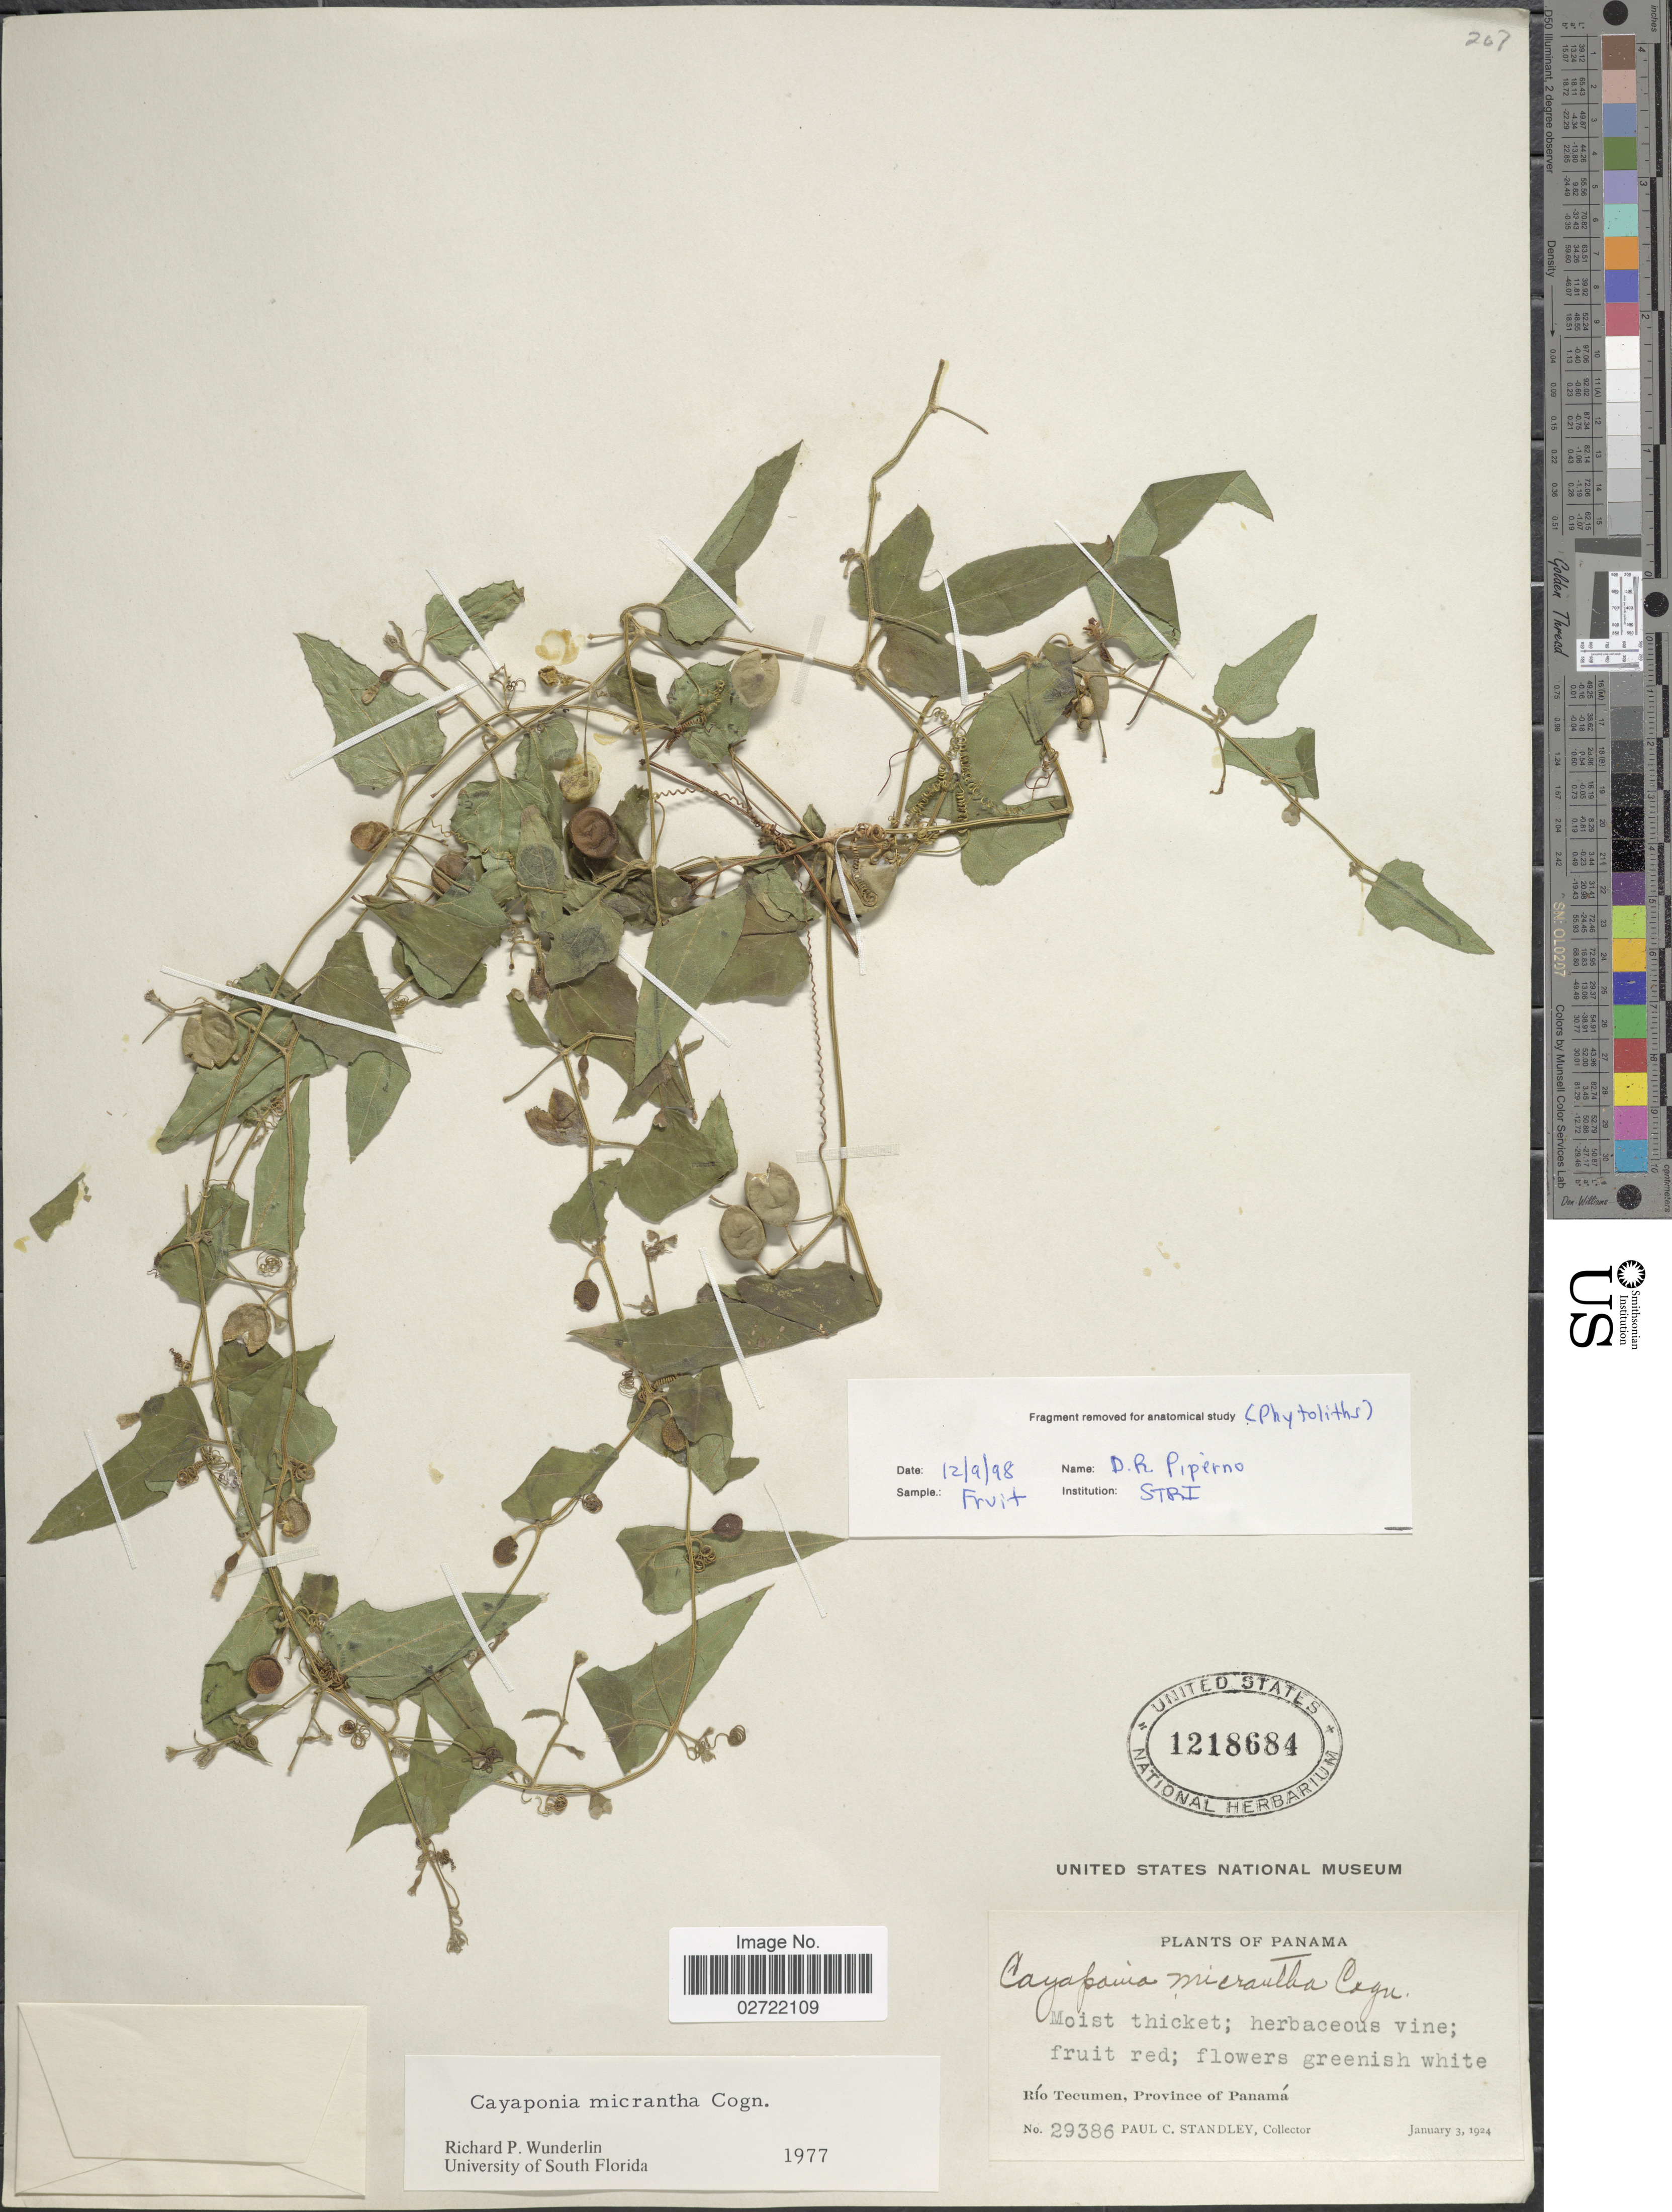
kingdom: Plantae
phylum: Tracheophyta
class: Magnoliopsida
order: Cucurbitales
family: Cucurbitaceae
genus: Cayaponia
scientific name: Cayaponia micrantha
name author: Cogn.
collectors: P. C. Standley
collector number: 29386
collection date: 1924-01-03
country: Panama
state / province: Panamá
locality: Río Tecumen.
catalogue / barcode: US 1218684